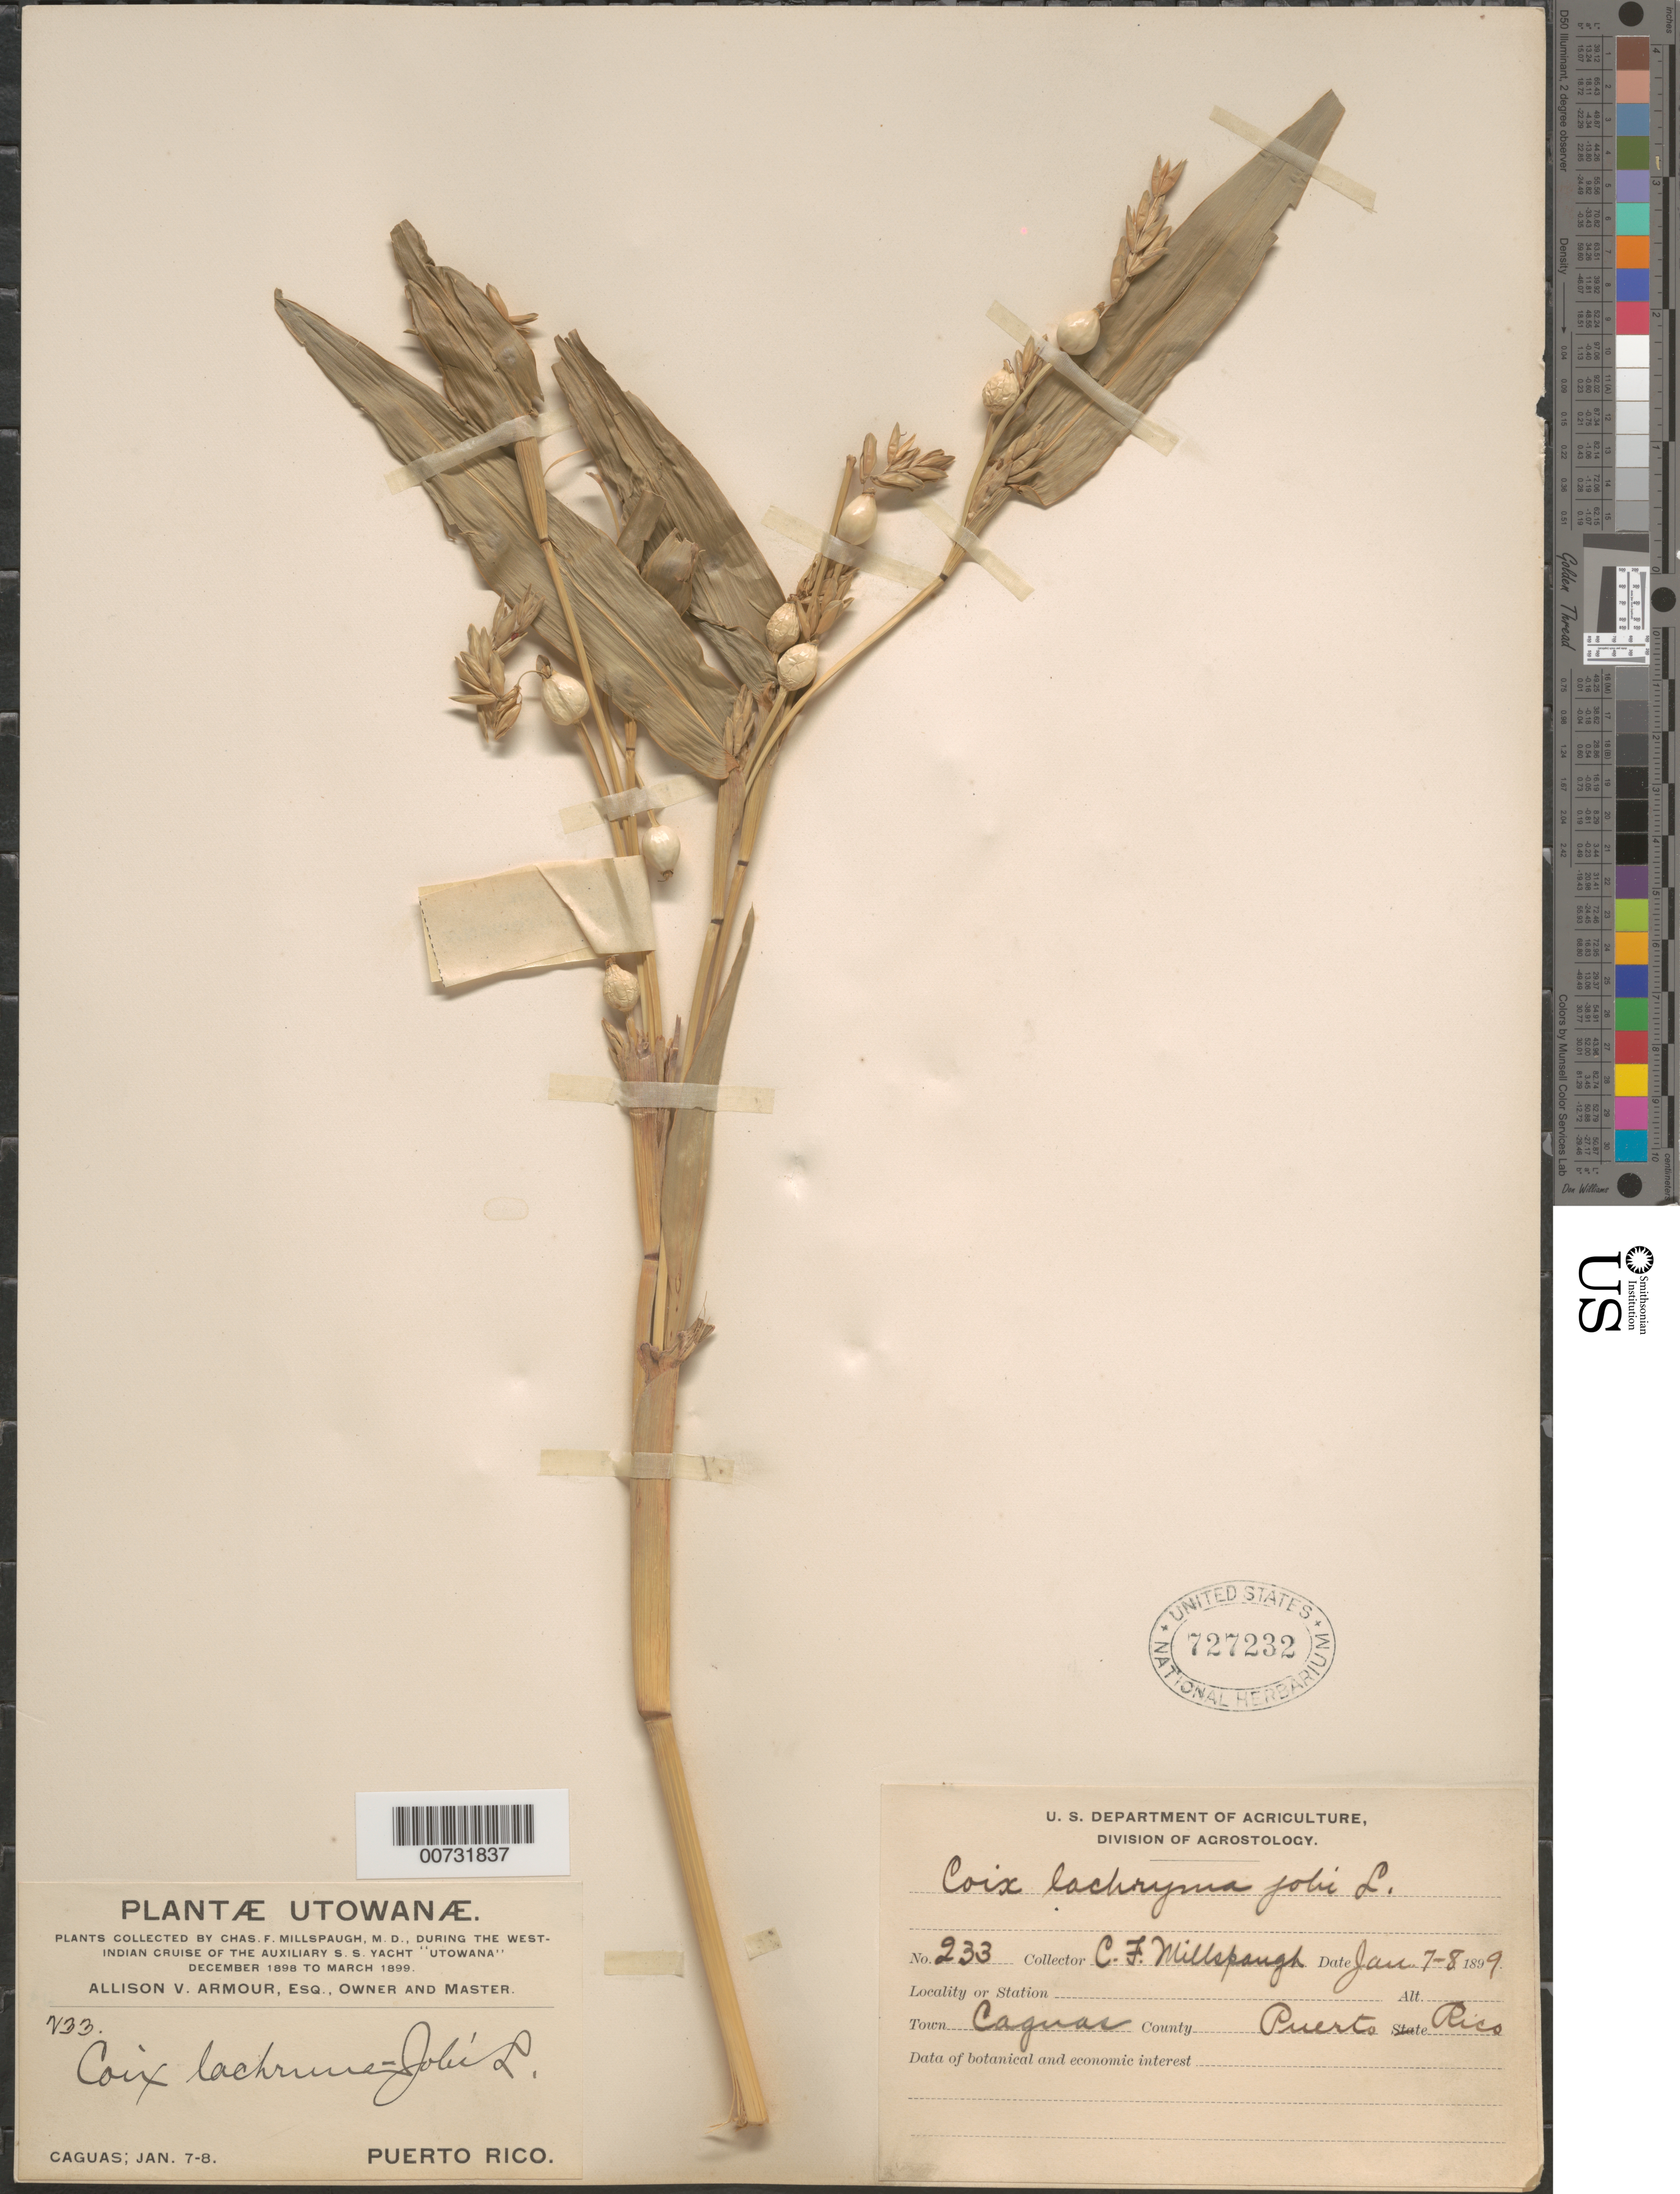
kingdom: Plantae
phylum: Tracheophyta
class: Liliopsida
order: Poales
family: Poaceae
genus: Coix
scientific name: Coix lacryma-jobi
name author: L.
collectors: C. F. Millspaugh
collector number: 233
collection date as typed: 07 Jan 1899 and 08 Jan 1899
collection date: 1899-01-07,1899-01-08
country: Puerto Rico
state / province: Caguas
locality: Caguas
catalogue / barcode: US 727232